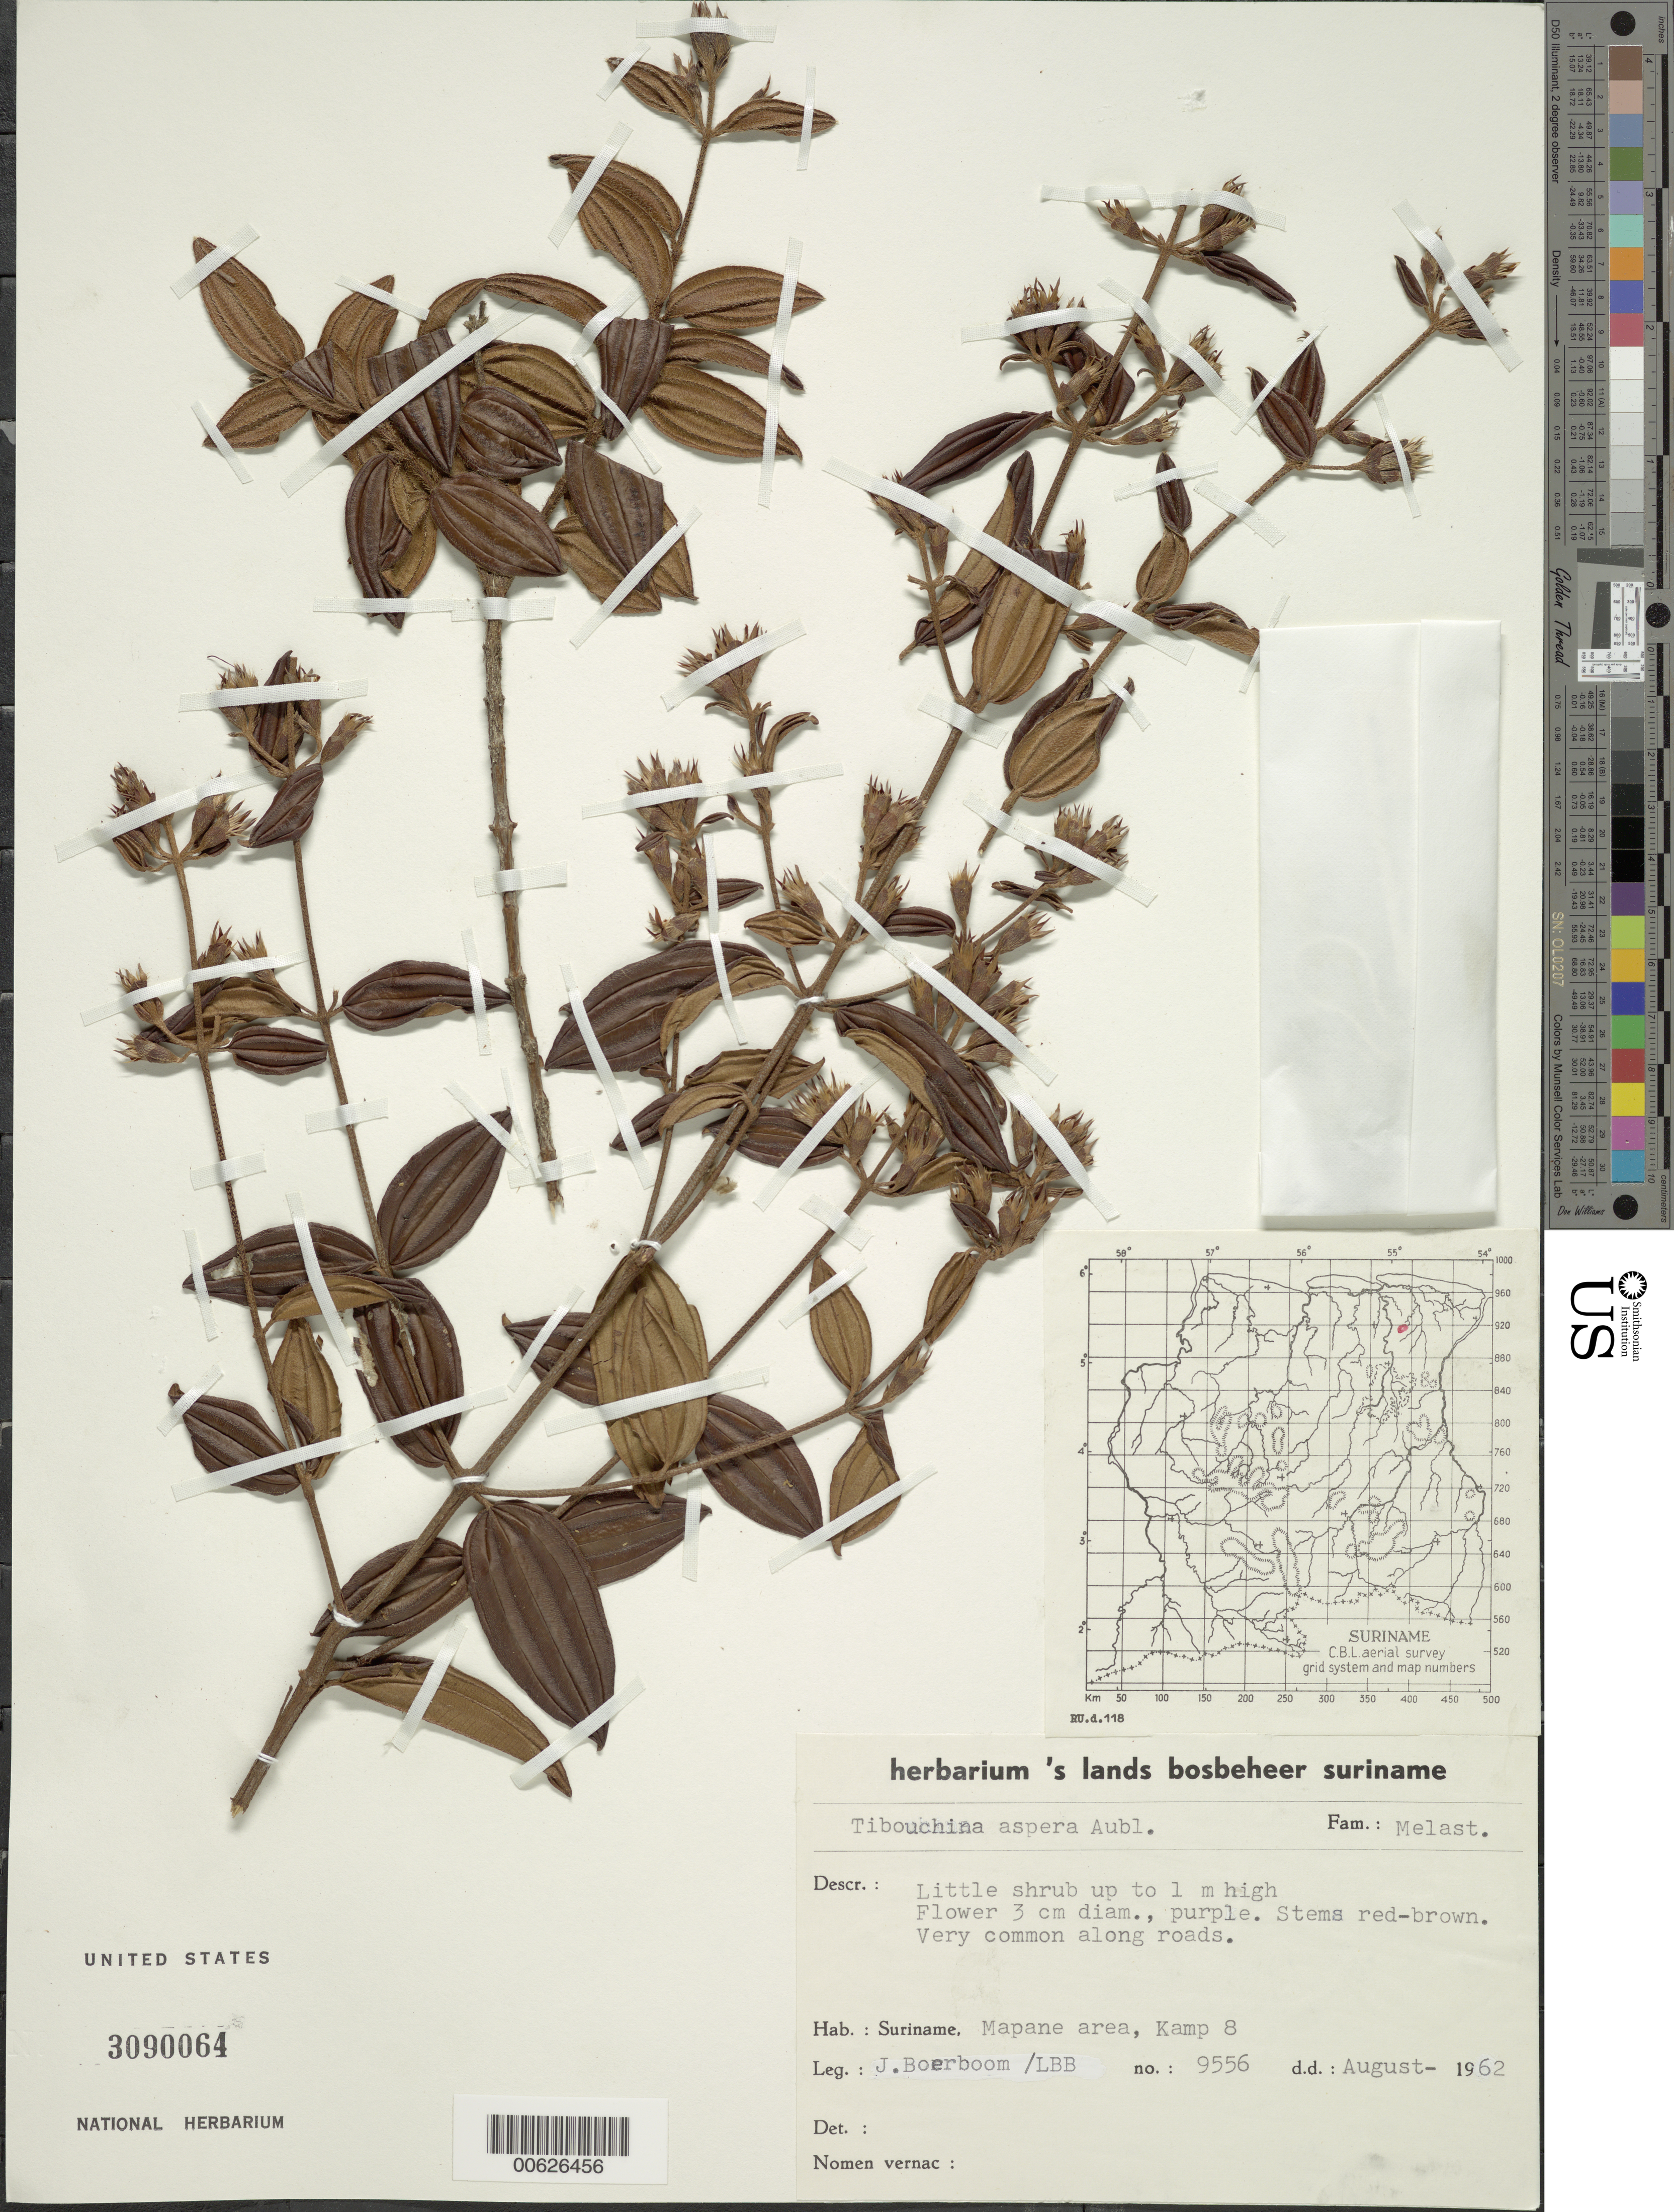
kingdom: Plantae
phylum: Tracheophyta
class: Magnoliopsida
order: Myrtales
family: Melastomataceae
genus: Tibouchina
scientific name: Tibouchina aspera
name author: Aubl.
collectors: J. Boerboom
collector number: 9556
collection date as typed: Aug-62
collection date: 1962-08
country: Suriname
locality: Mapane Kreek area, Kamp 8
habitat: along roads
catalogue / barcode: US 3090064